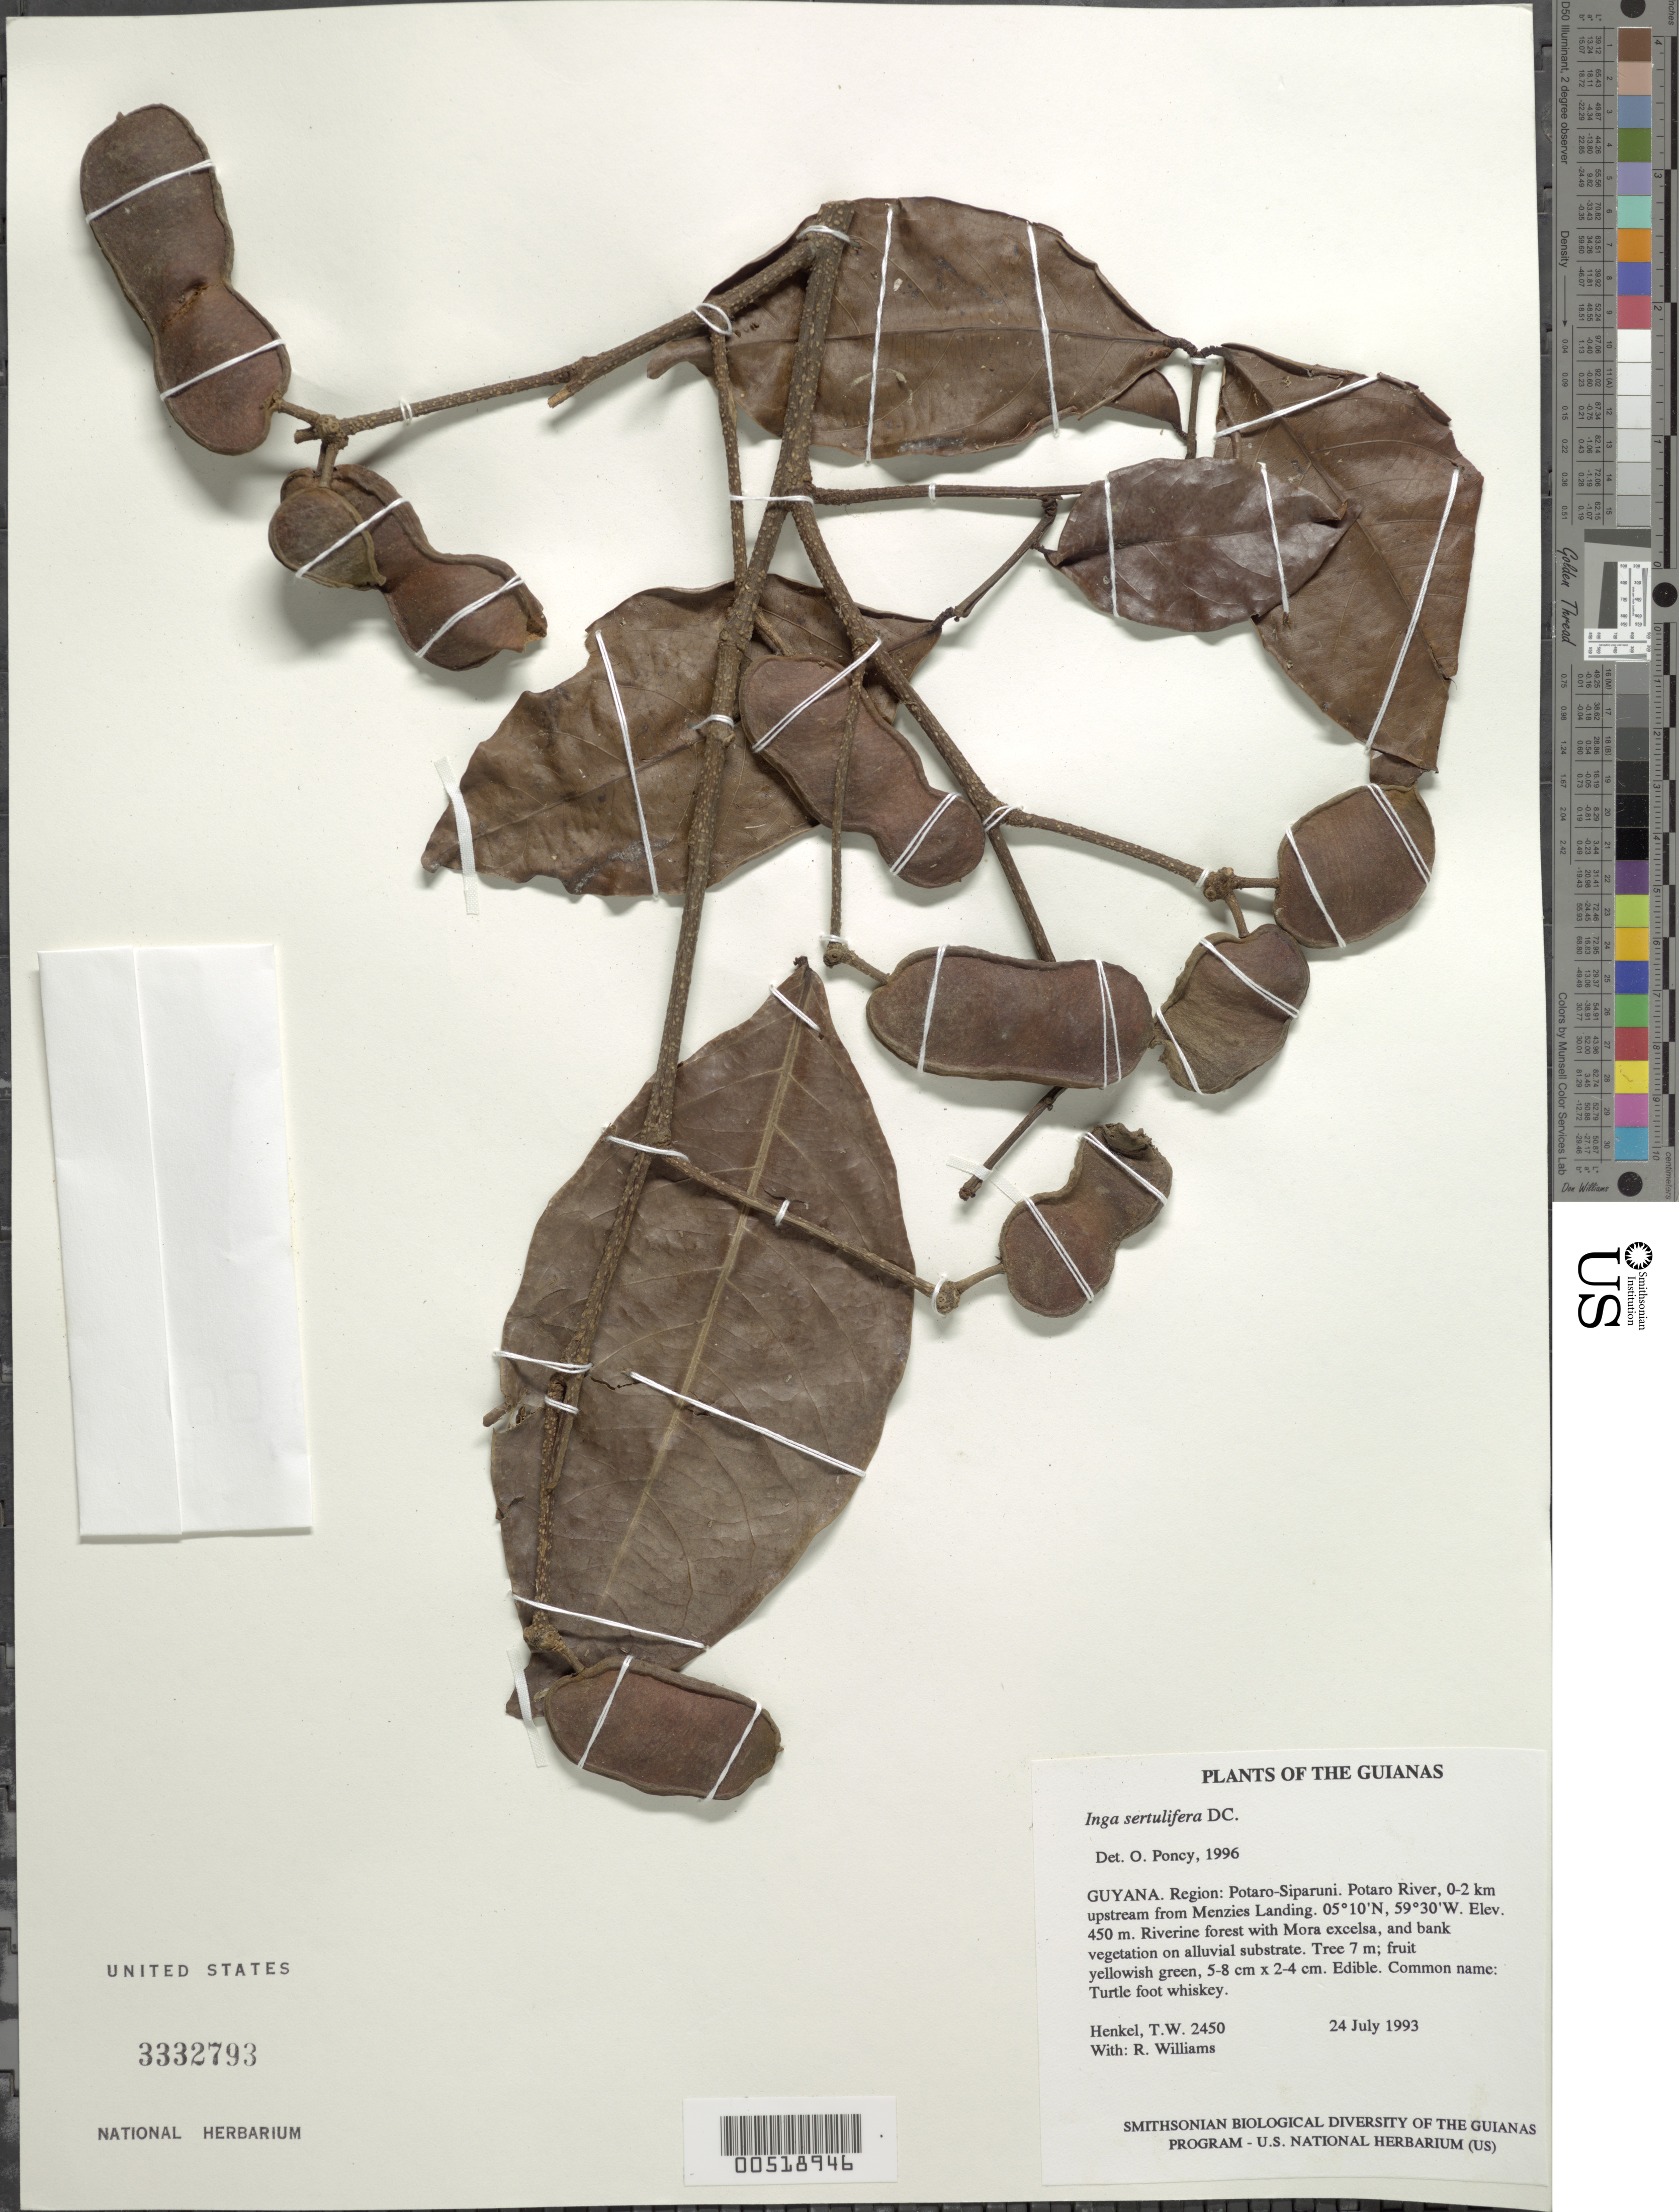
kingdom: Plantae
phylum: Tracheophyta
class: Magnoliopsida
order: Fabales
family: Fabaceae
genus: Inga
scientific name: Inga sertulifera subsp. sertulifera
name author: DC.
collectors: T. Henkel & R. Williams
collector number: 2450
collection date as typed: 24 July 1993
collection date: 1993-07-24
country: Guyana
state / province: Potaro-Siparuni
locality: Potaro River, 0-2 km upstream from Menzies Landing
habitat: Riverine forest with Mora excelsa, and bank vegetation on alluvial substrate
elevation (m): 450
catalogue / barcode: US 3332793